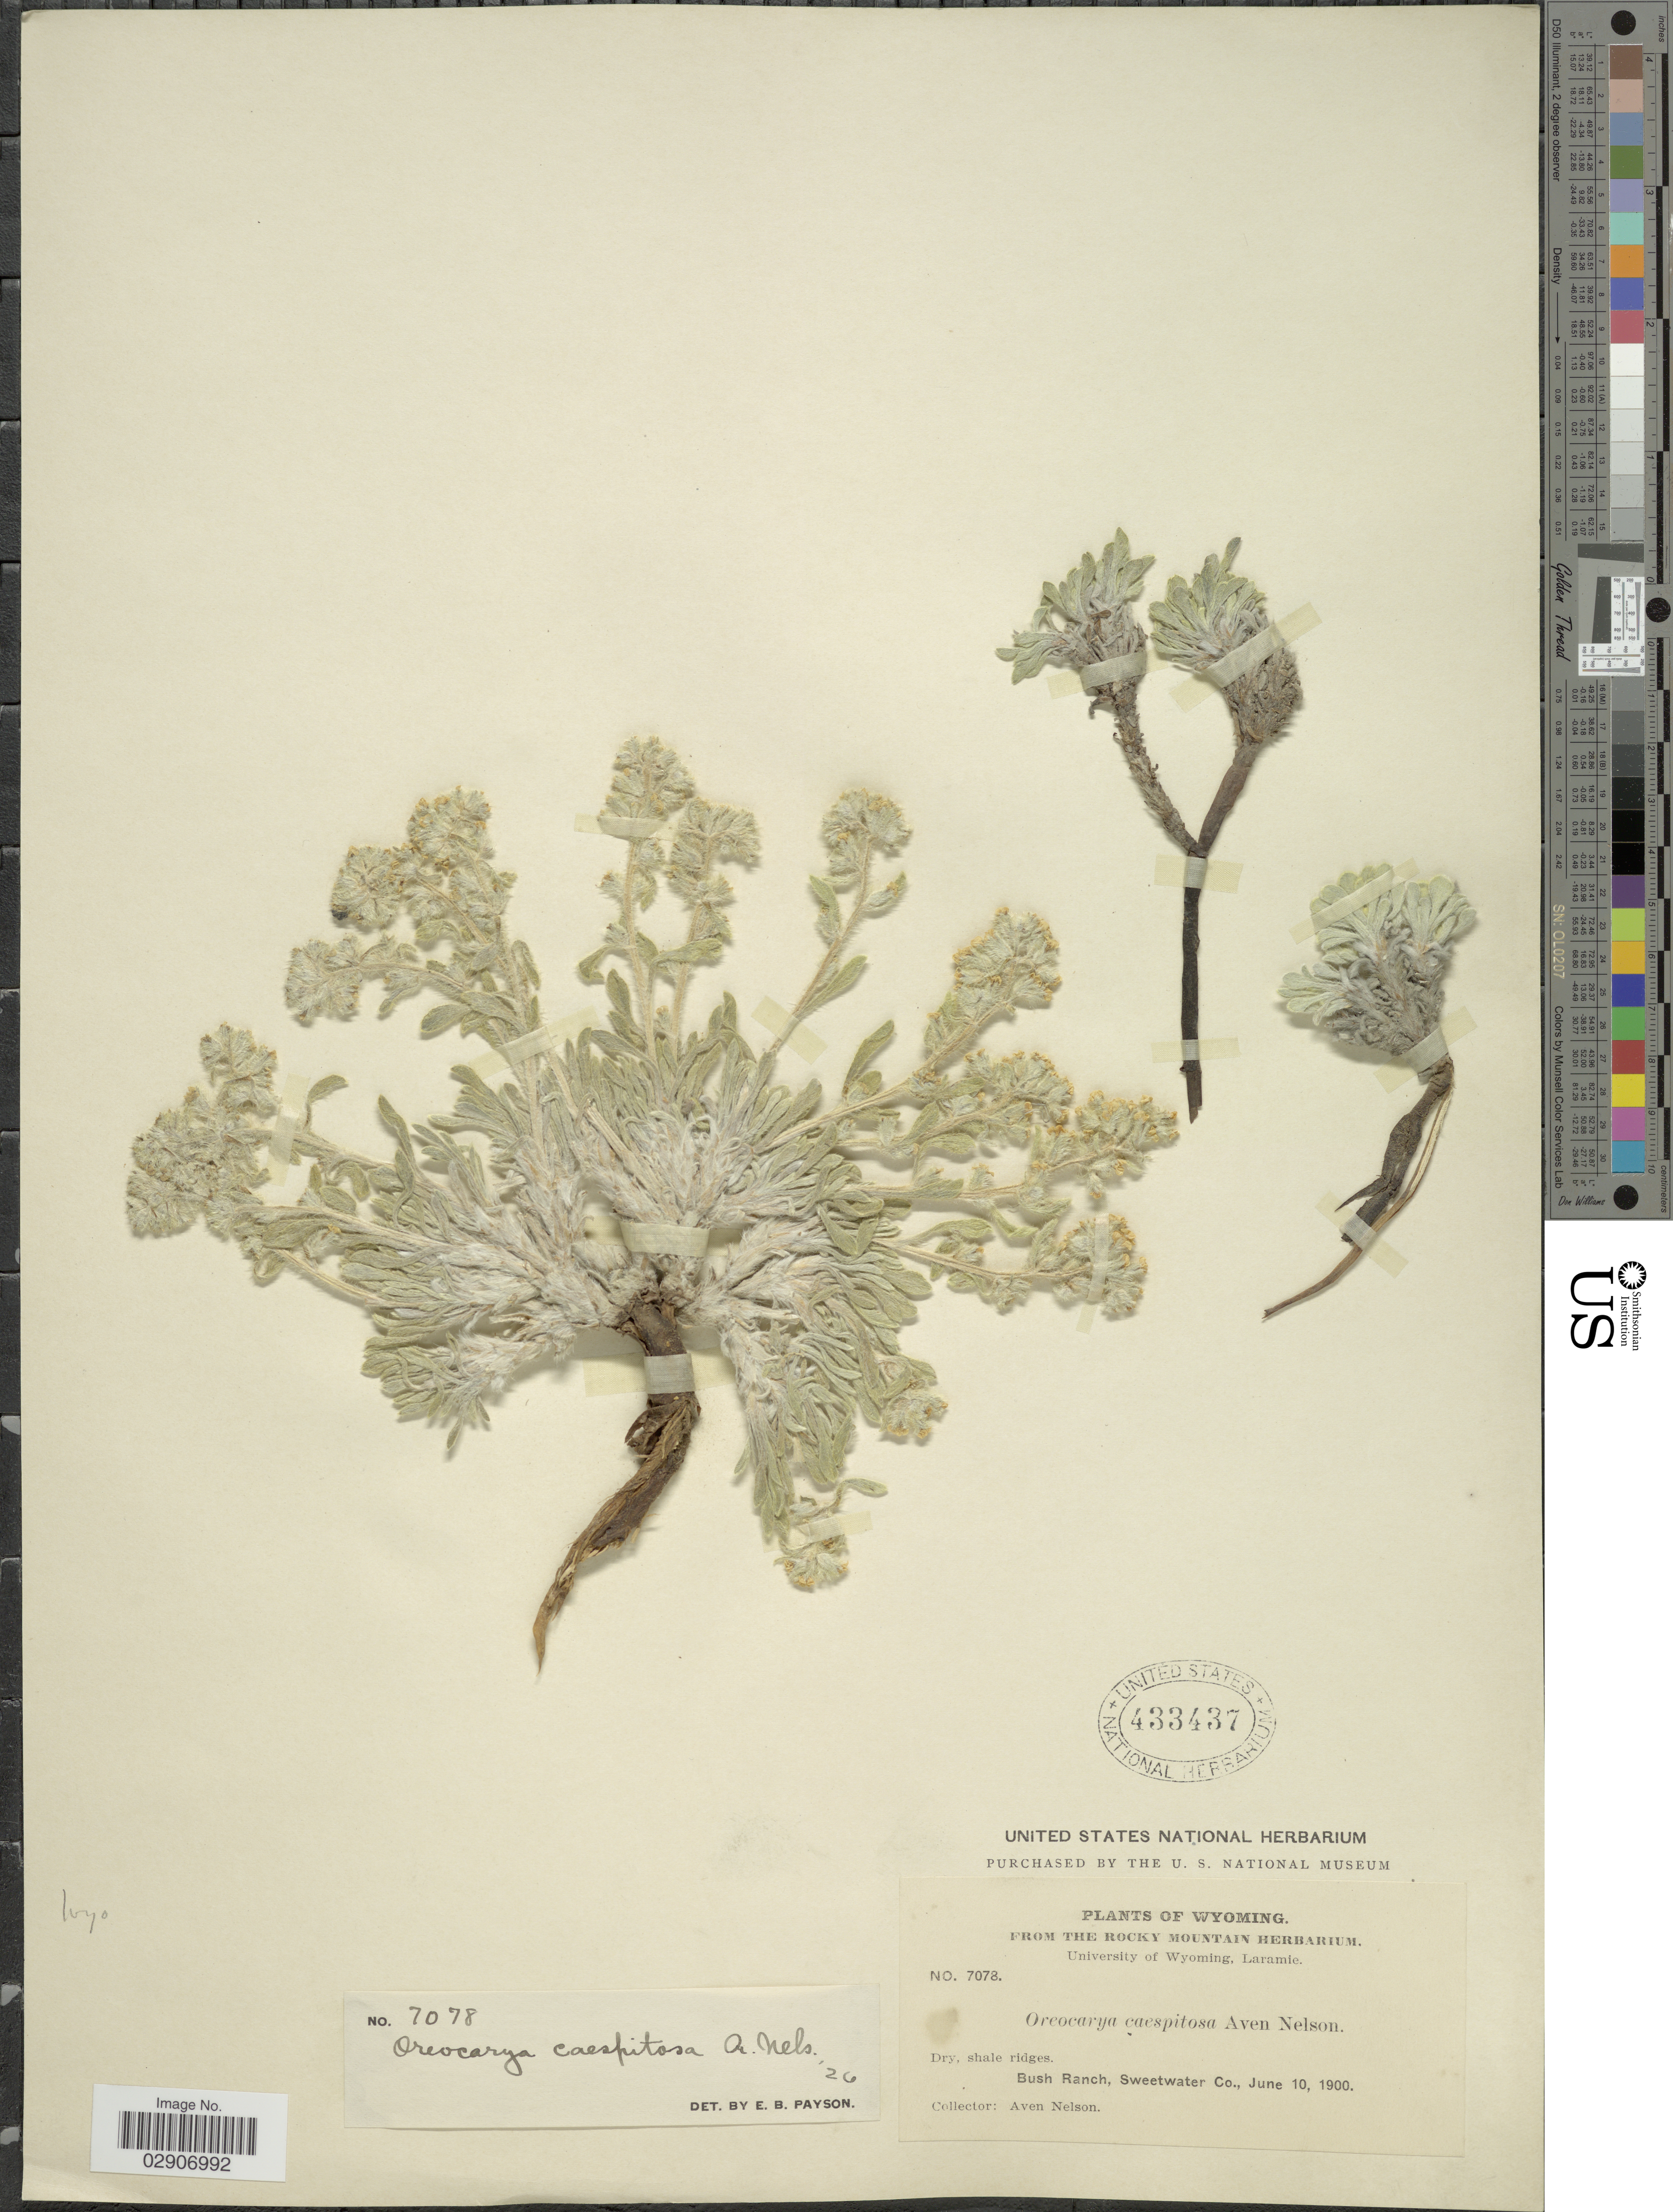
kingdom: Plantae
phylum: Tracheophyta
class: Magnoliopsida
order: Boraginales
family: Boraginaceae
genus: Cryptantha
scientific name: Cryptantha caespitosa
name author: (A. Nelson) Payson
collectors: A. Nelson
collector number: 7078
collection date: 1900-06-10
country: United States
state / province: Wyoming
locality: Bush Ranch, Sweetwater Co.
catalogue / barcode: US 433437